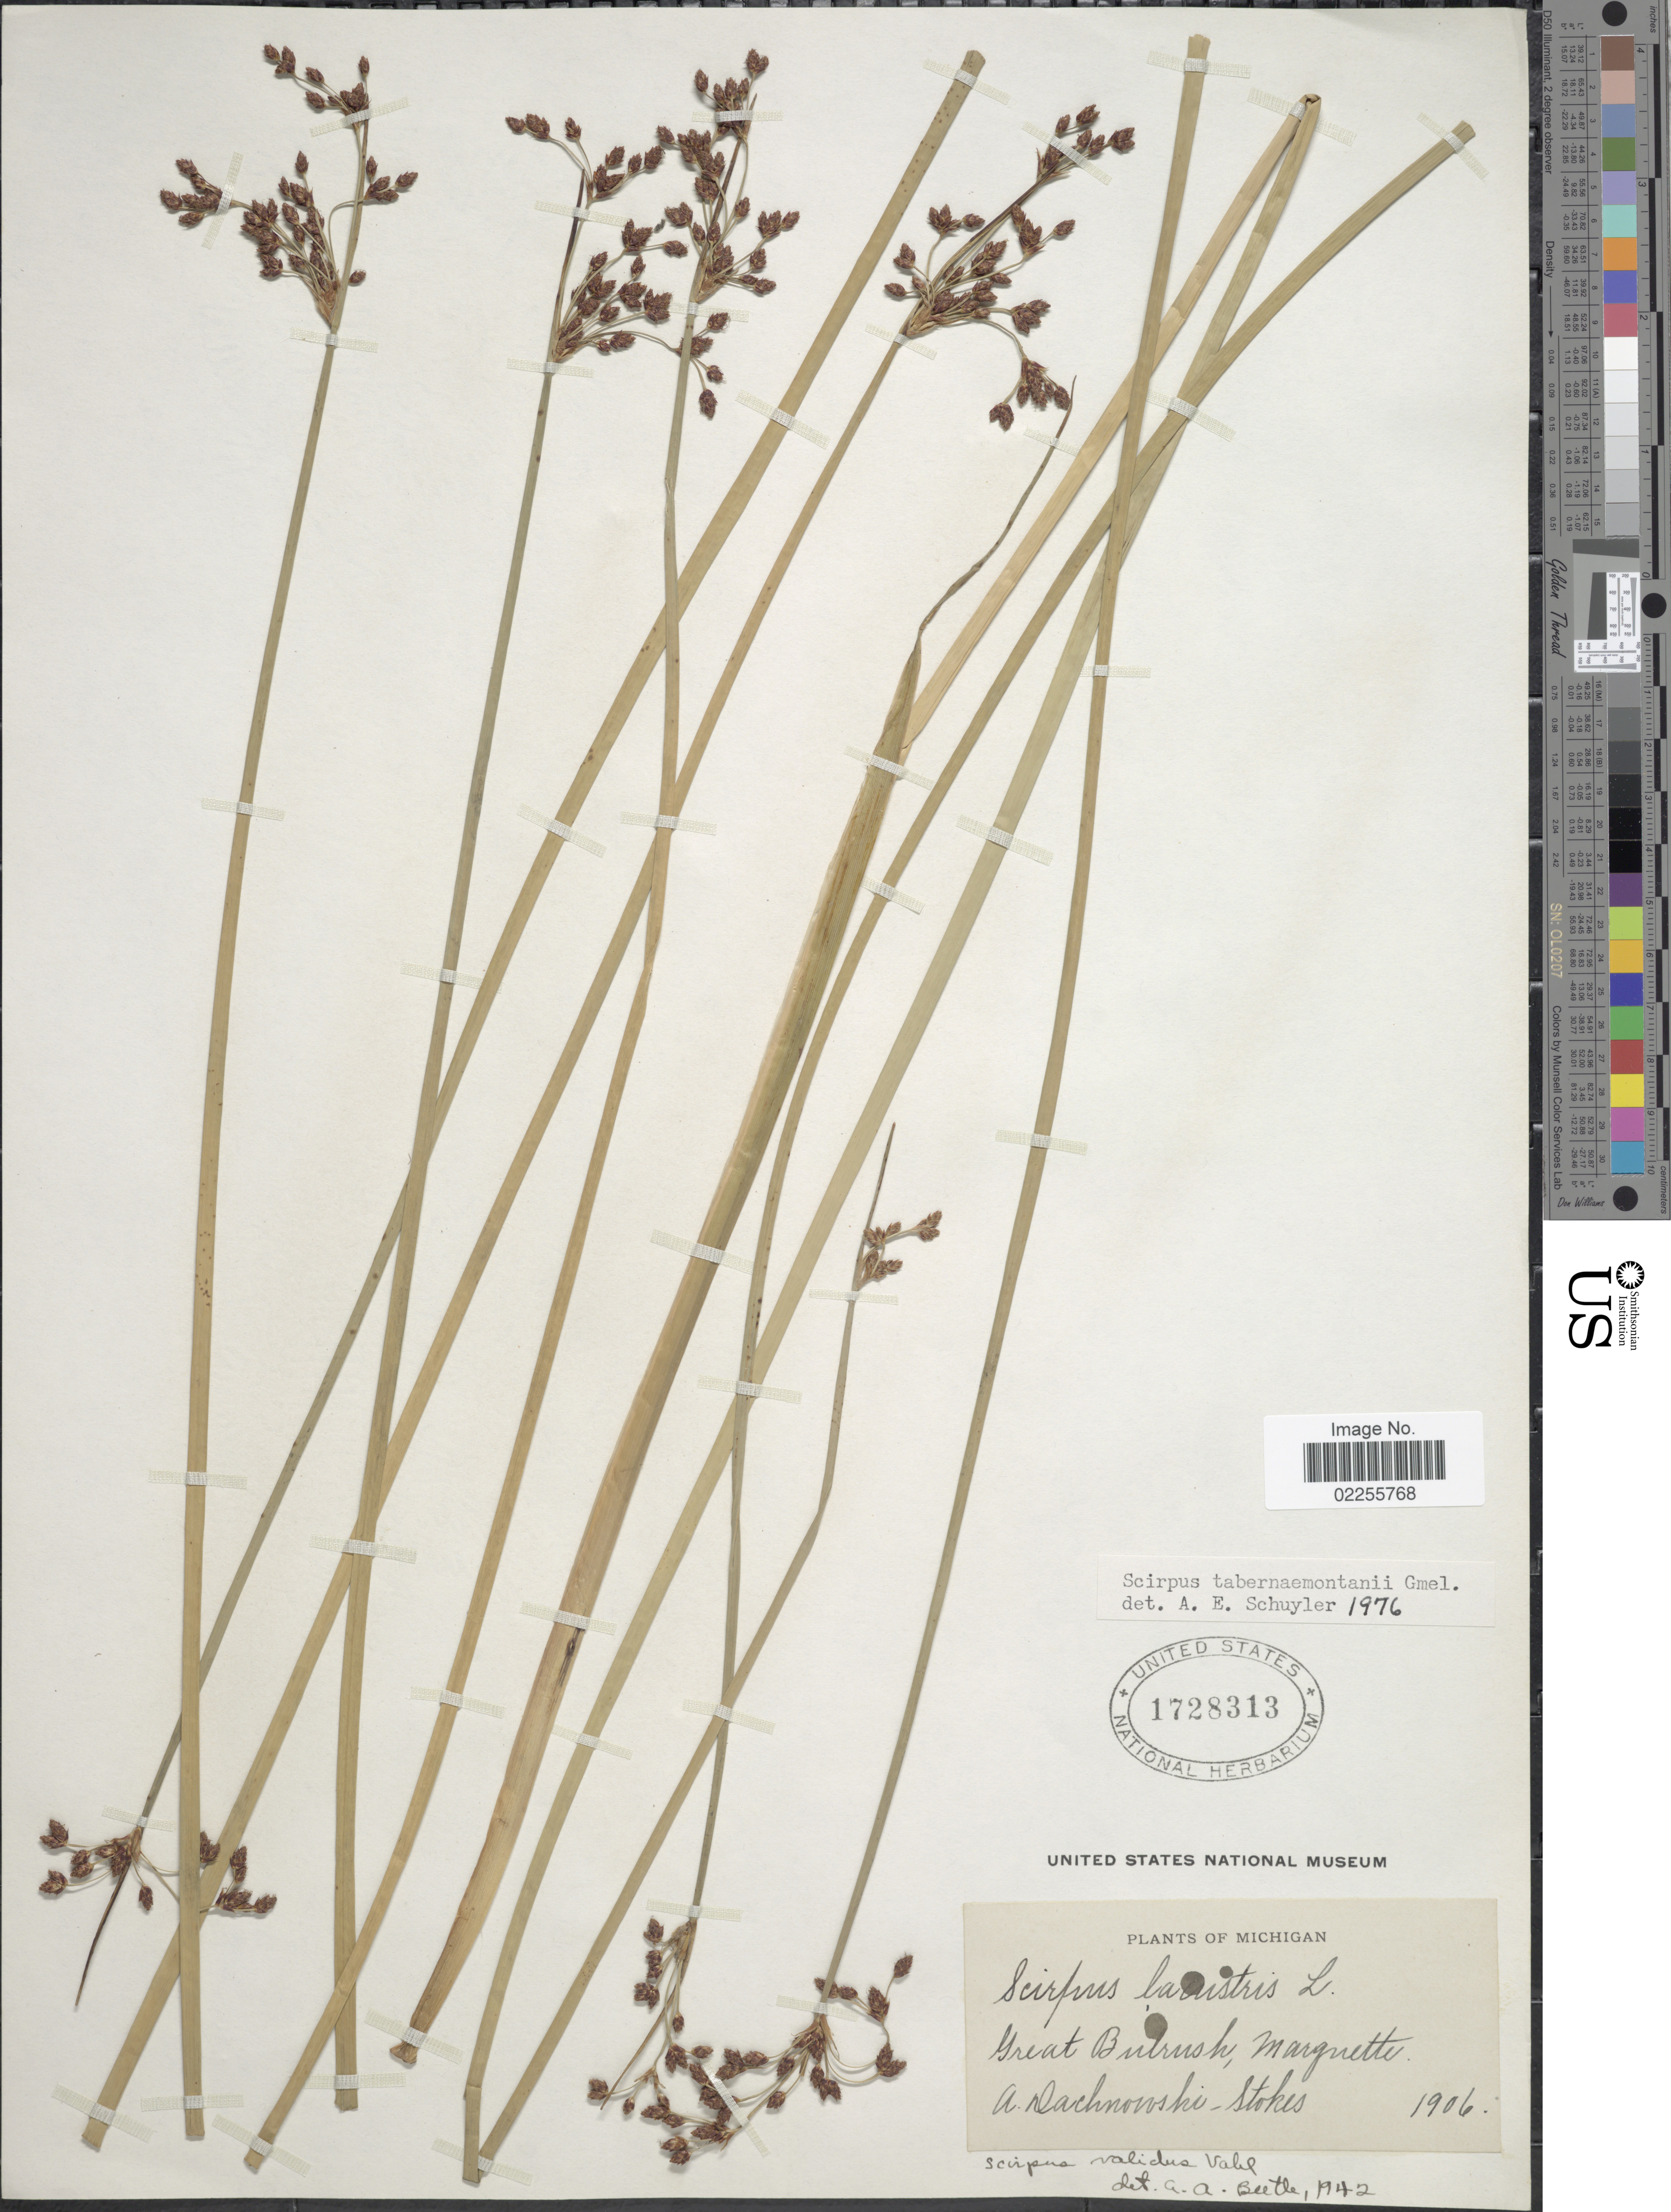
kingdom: Plantae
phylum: Tracheophyta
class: Liliopsida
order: Poales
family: Cyperaceae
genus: Schoenoplectus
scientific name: Schoenoplectus tabernaemontani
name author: (C.C. Gmel.) Palla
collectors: A. P. Dachnowski-Stokes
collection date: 1906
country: United States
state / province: Michigan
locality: Marquette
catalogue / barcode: US 1728313